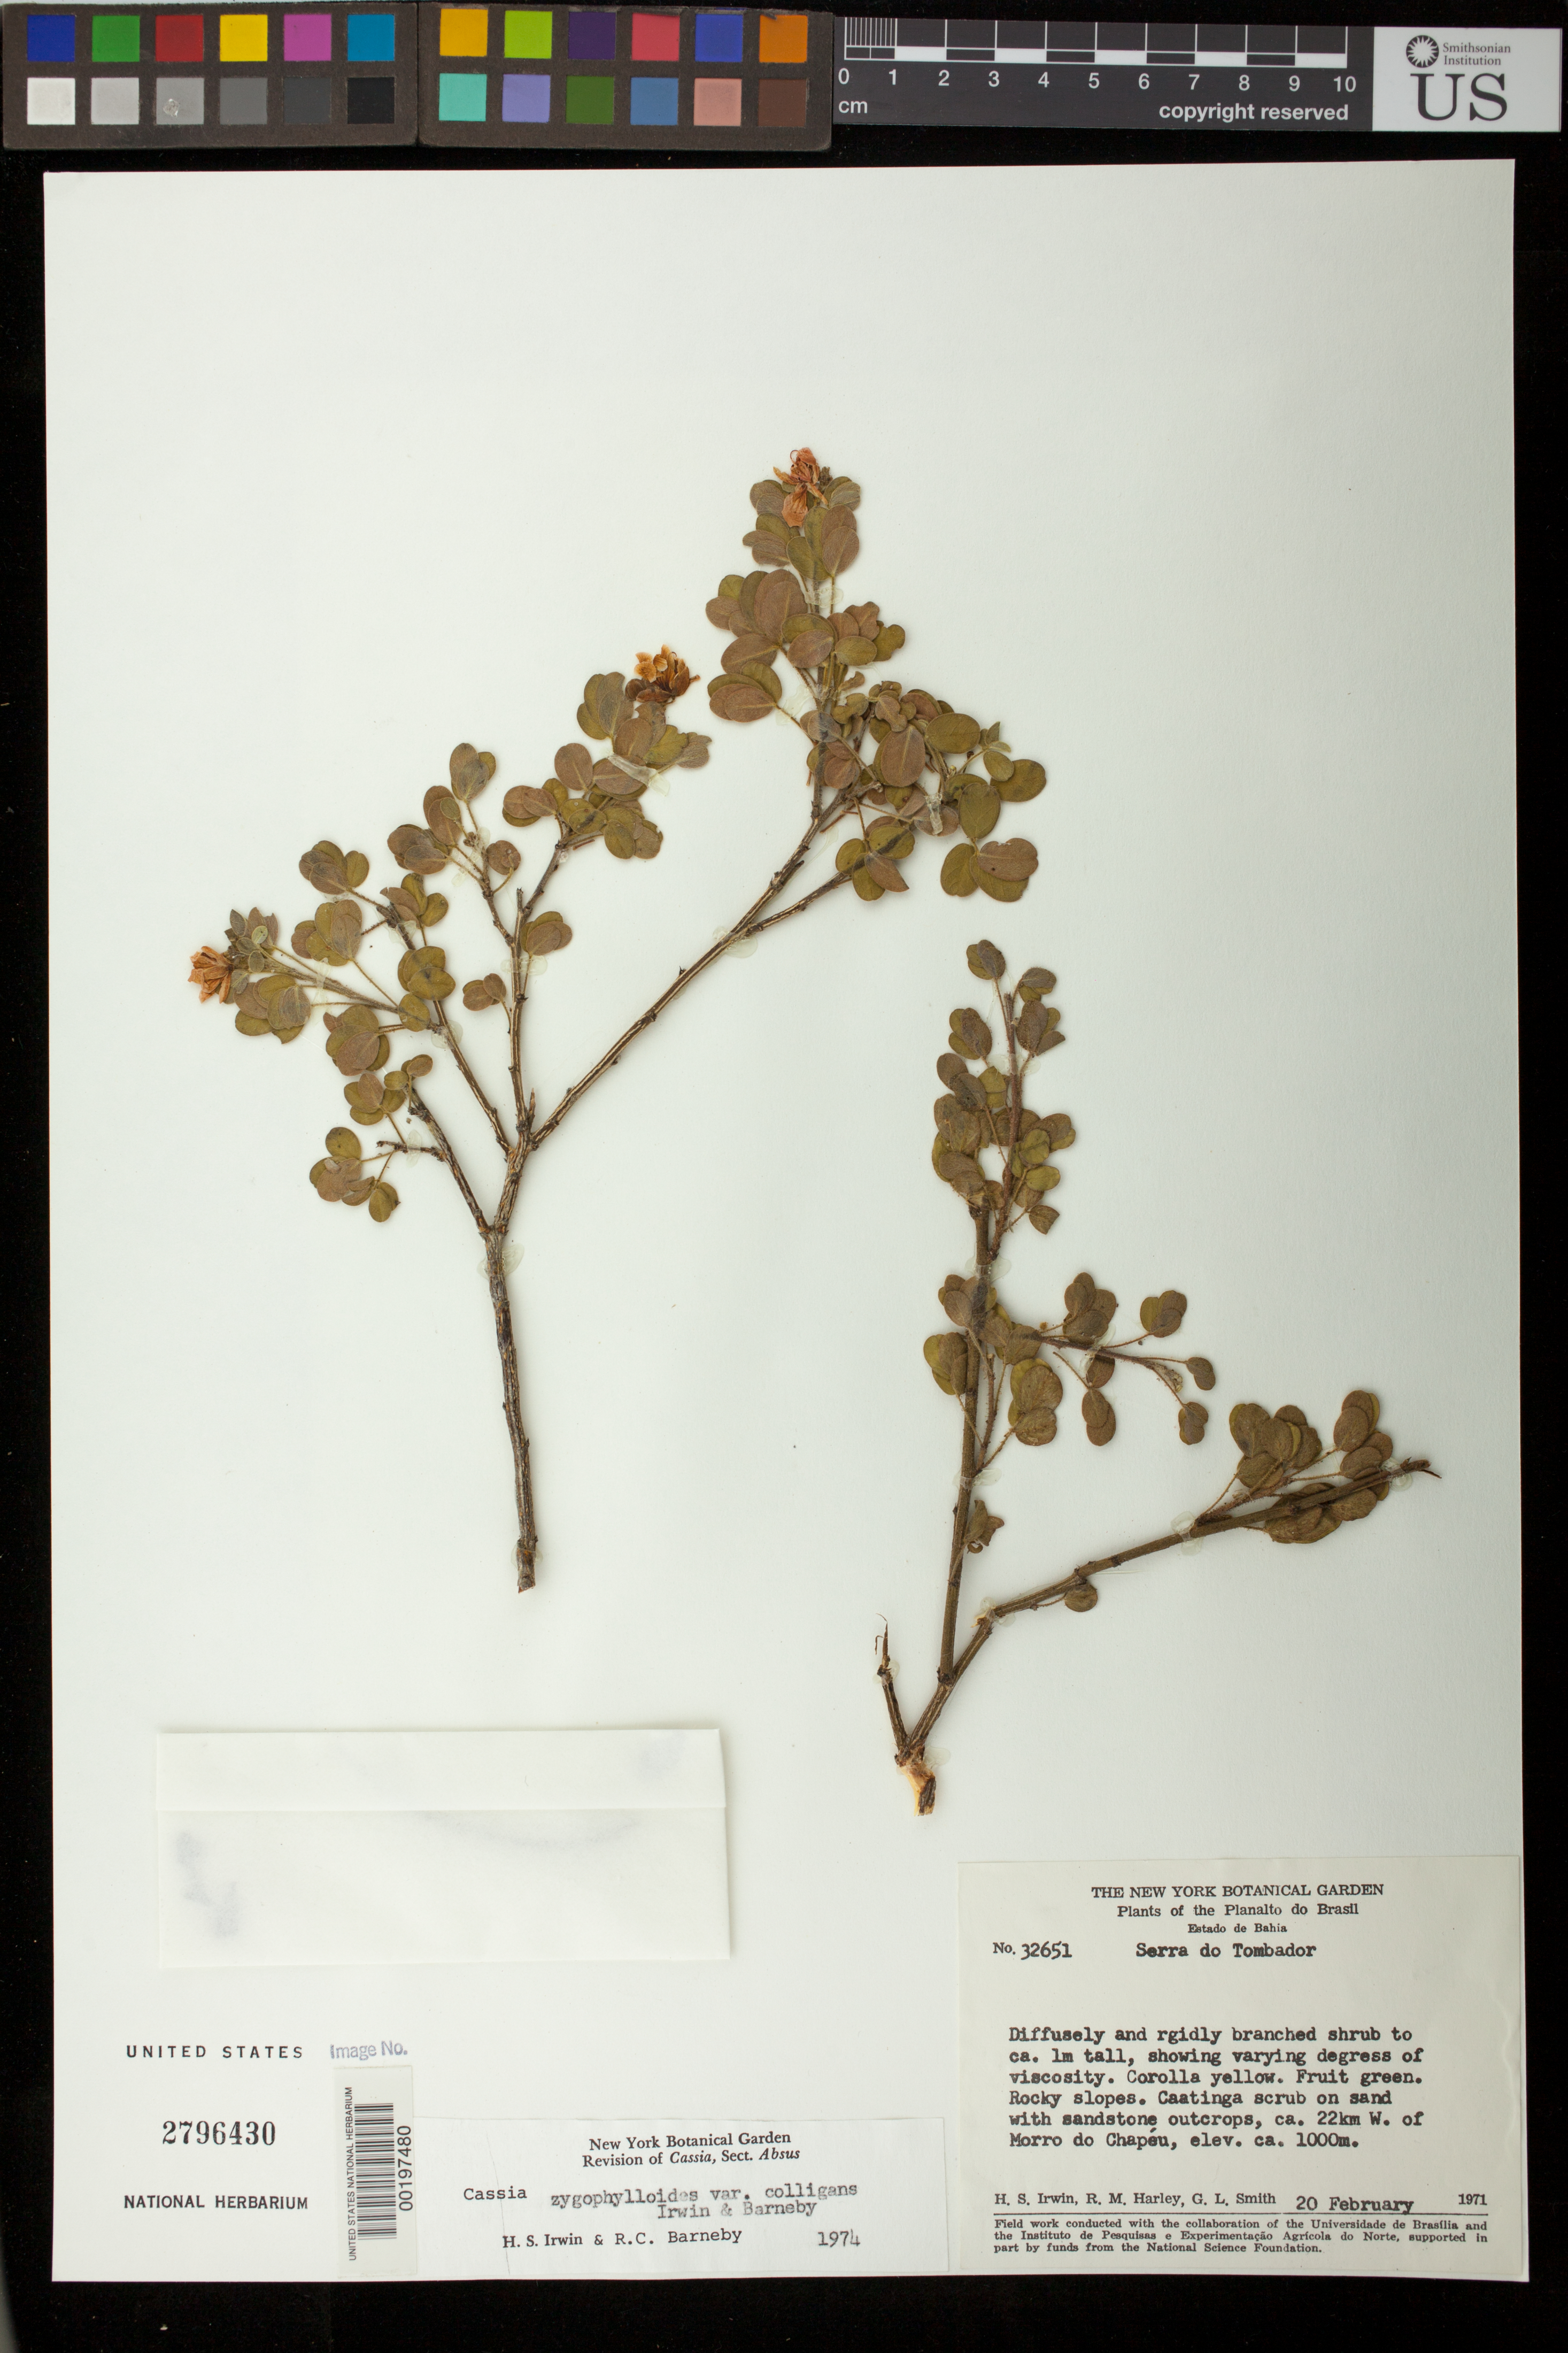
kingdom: Plantae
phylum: Tracheophyta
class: Magnoliopsida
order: Fabales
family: Fabaceae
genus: Chamaecrista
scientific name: Chamaecrista zygophylloides var. colligans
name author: (H.S. Irwin & Barneby) H.S. Irwin & Barneby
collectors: H. Irwin, R. M. Harley & G. L. Smith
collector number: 32651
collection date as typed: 20 Feb 1971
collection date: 1971-02-20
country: Brazil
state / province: Bahia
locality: Planalto do Brasil, Serra do Tombador; Ca. 22 km W. of Morro do Chapeu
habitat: Rocky slopes; Caatinga scrub on sand with sandstone outcrops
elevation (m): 1000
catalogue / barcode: US 2796430